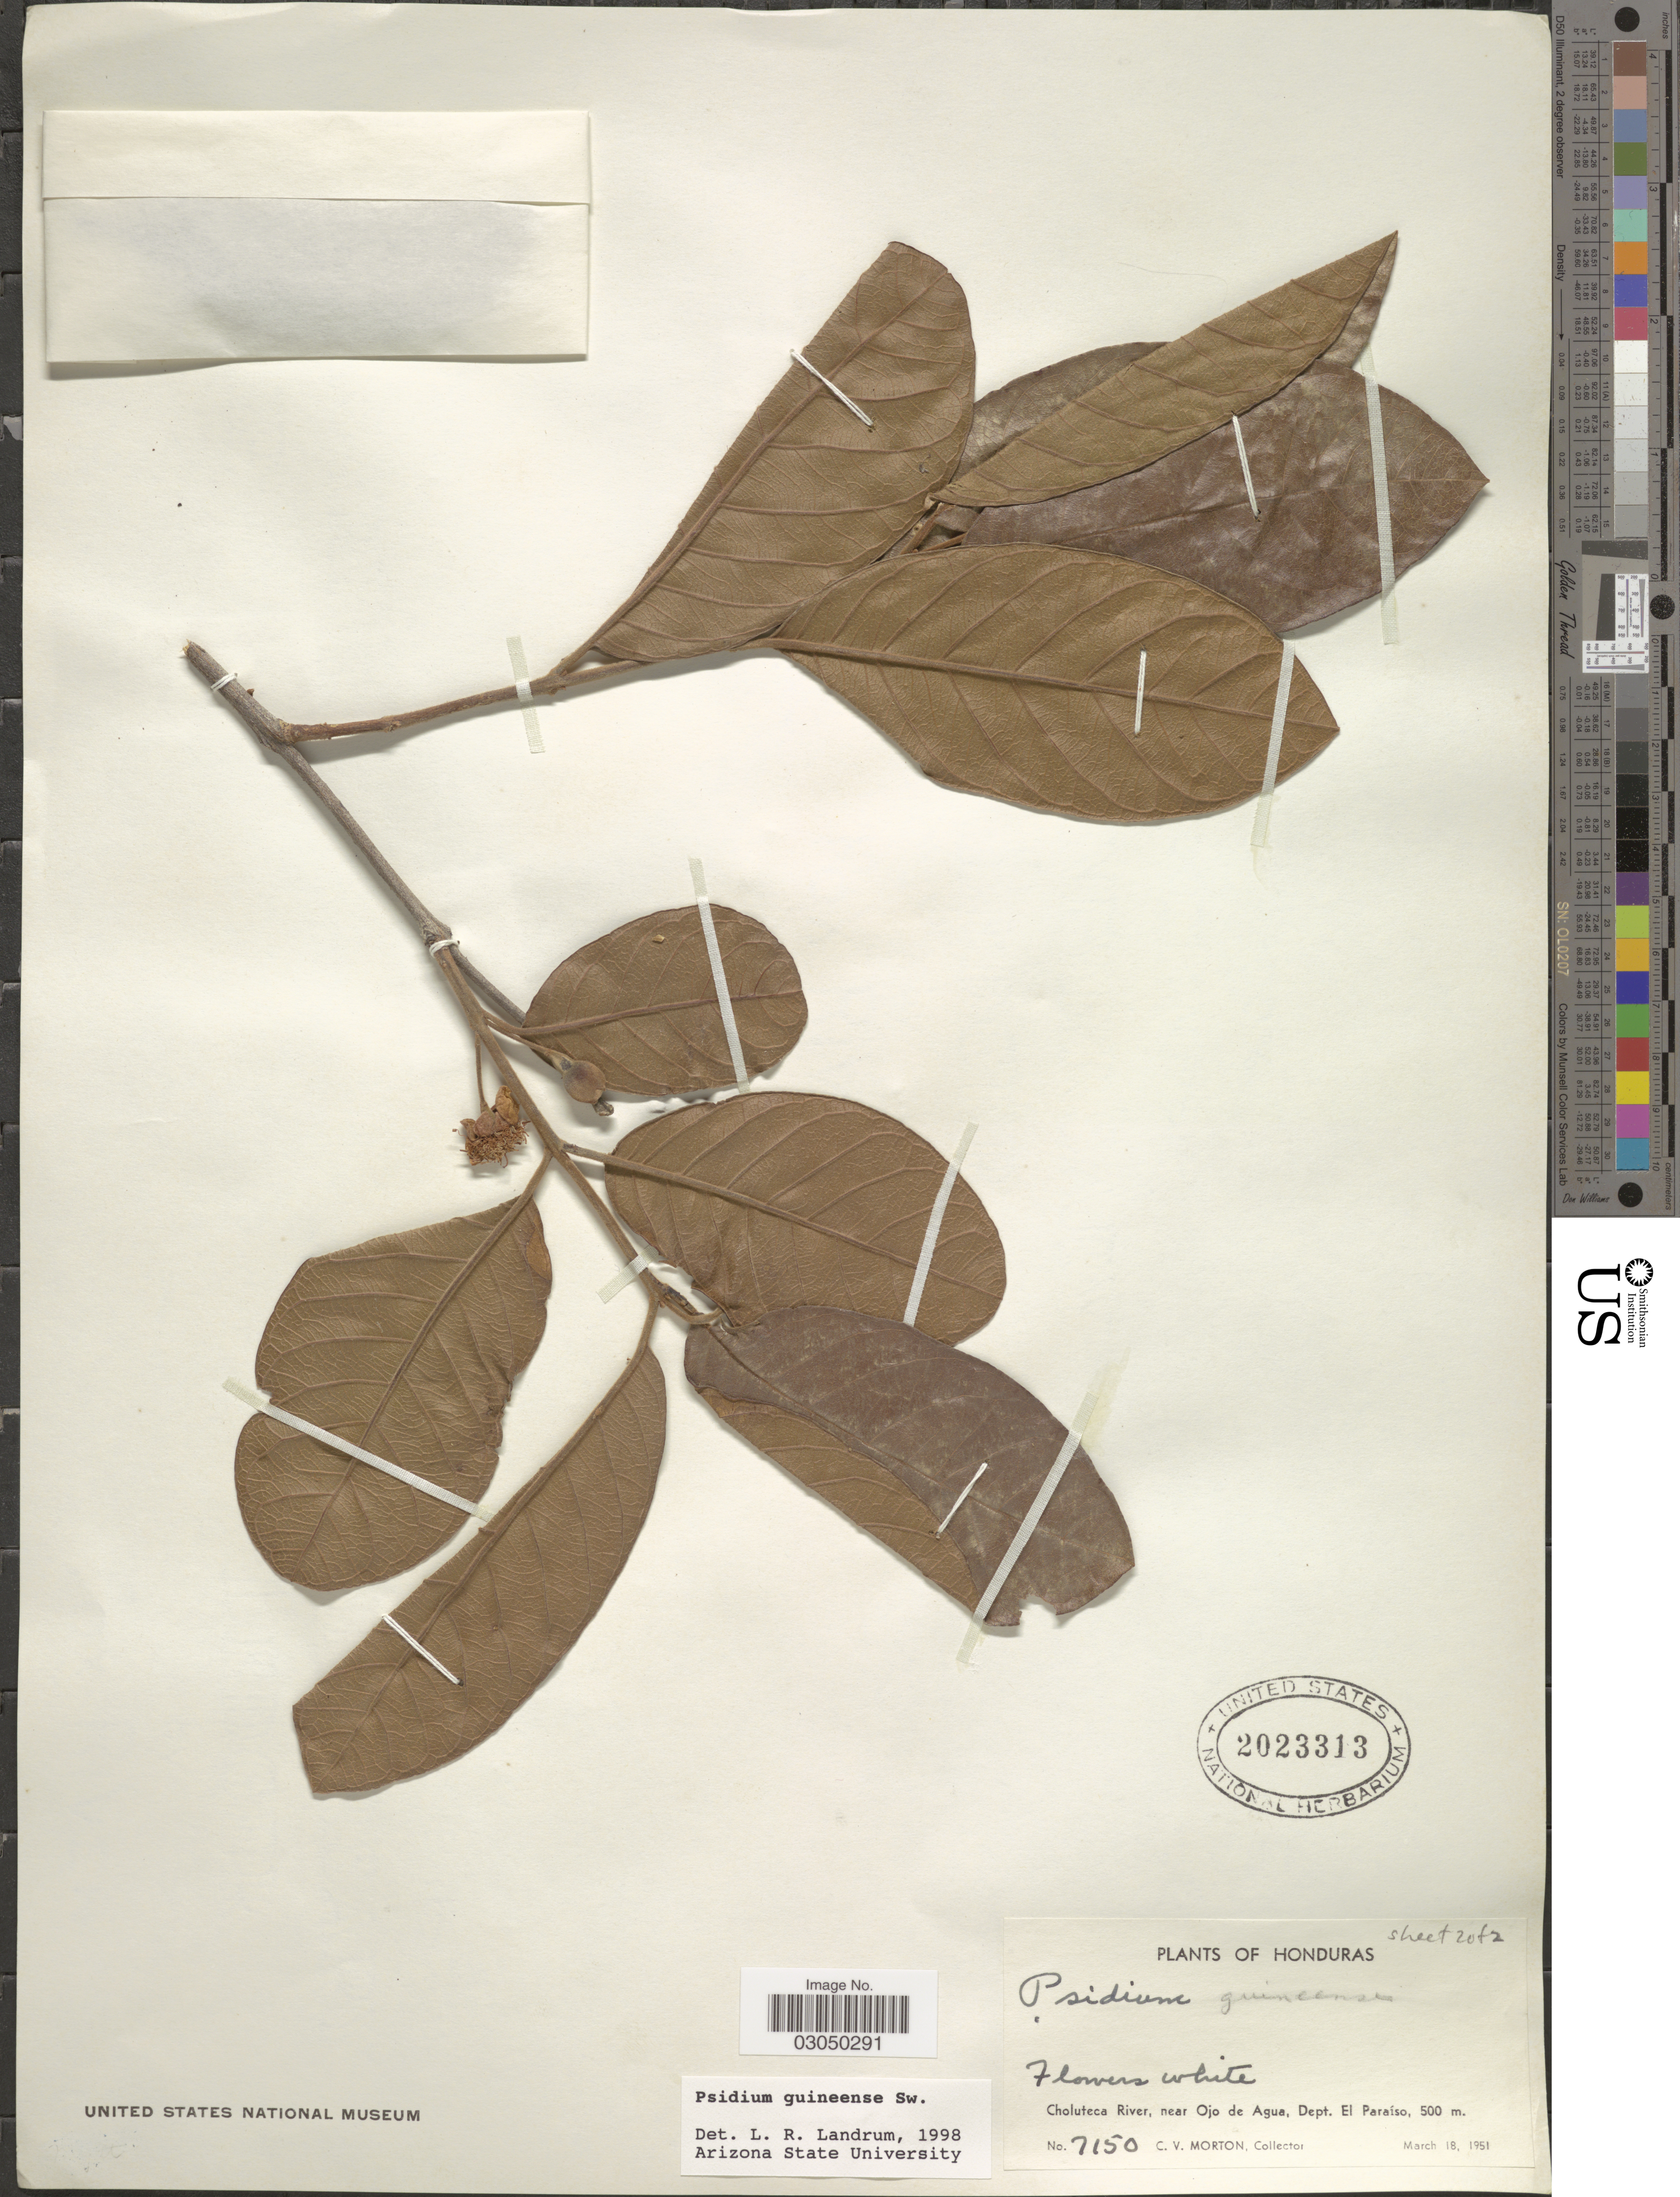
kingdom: Plantae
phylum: Tracheophyta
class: Magnoliopsida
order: Myrtales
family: Myrtaceae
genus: Psidium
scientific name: Psidium guineense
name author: Sw.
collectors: C. V. Morton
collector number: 7150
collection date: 1951-03-18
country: Honduras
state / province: El Paraíso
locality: Choluteca River, near Ojo de Agua, Dept. El Paraíso.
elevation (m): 500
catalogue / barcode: US 2023313